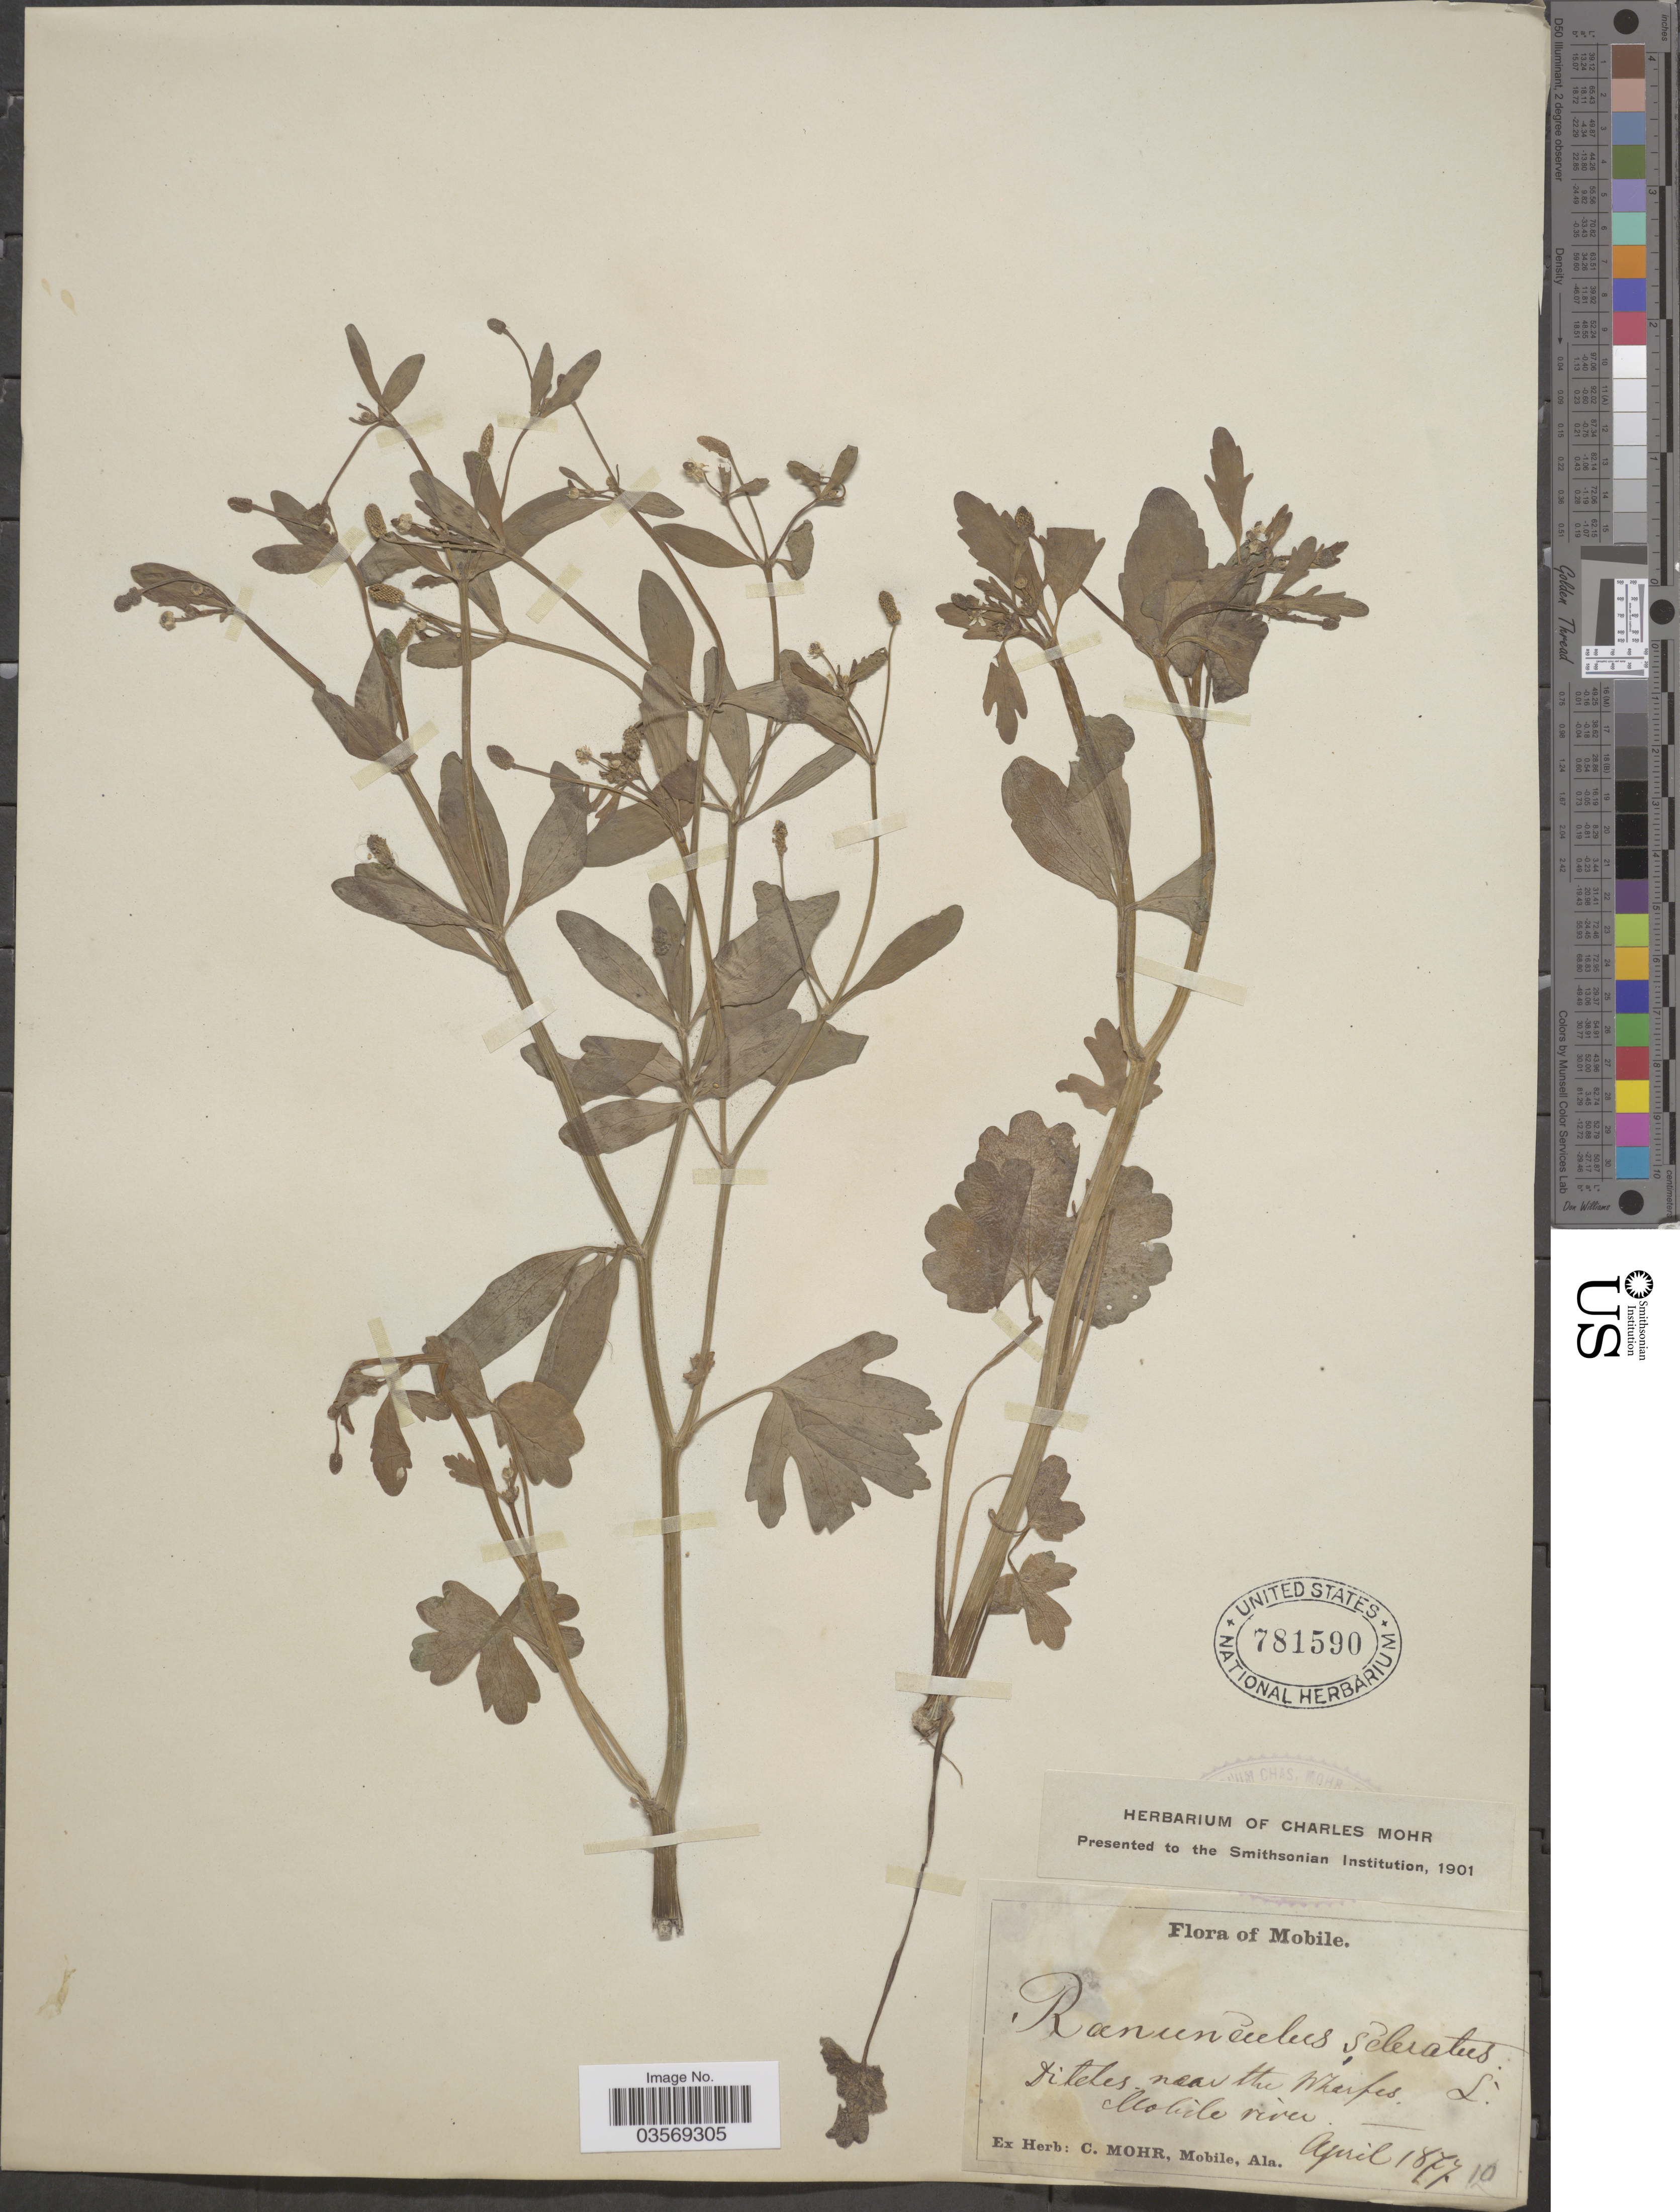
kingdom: Plantae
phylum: Tracheophyta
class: Magnoliopsida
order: Ranunculales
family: Ranunculaceae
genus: Ranunculus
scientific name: Ranunculus sceleratus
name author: L.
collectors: ex herb. C. Mohr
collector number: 10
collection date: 1877-04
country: United States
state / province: Alabama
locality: Mobile. Ditches near the Wharfes. Mobile river.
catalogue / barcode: US 781590